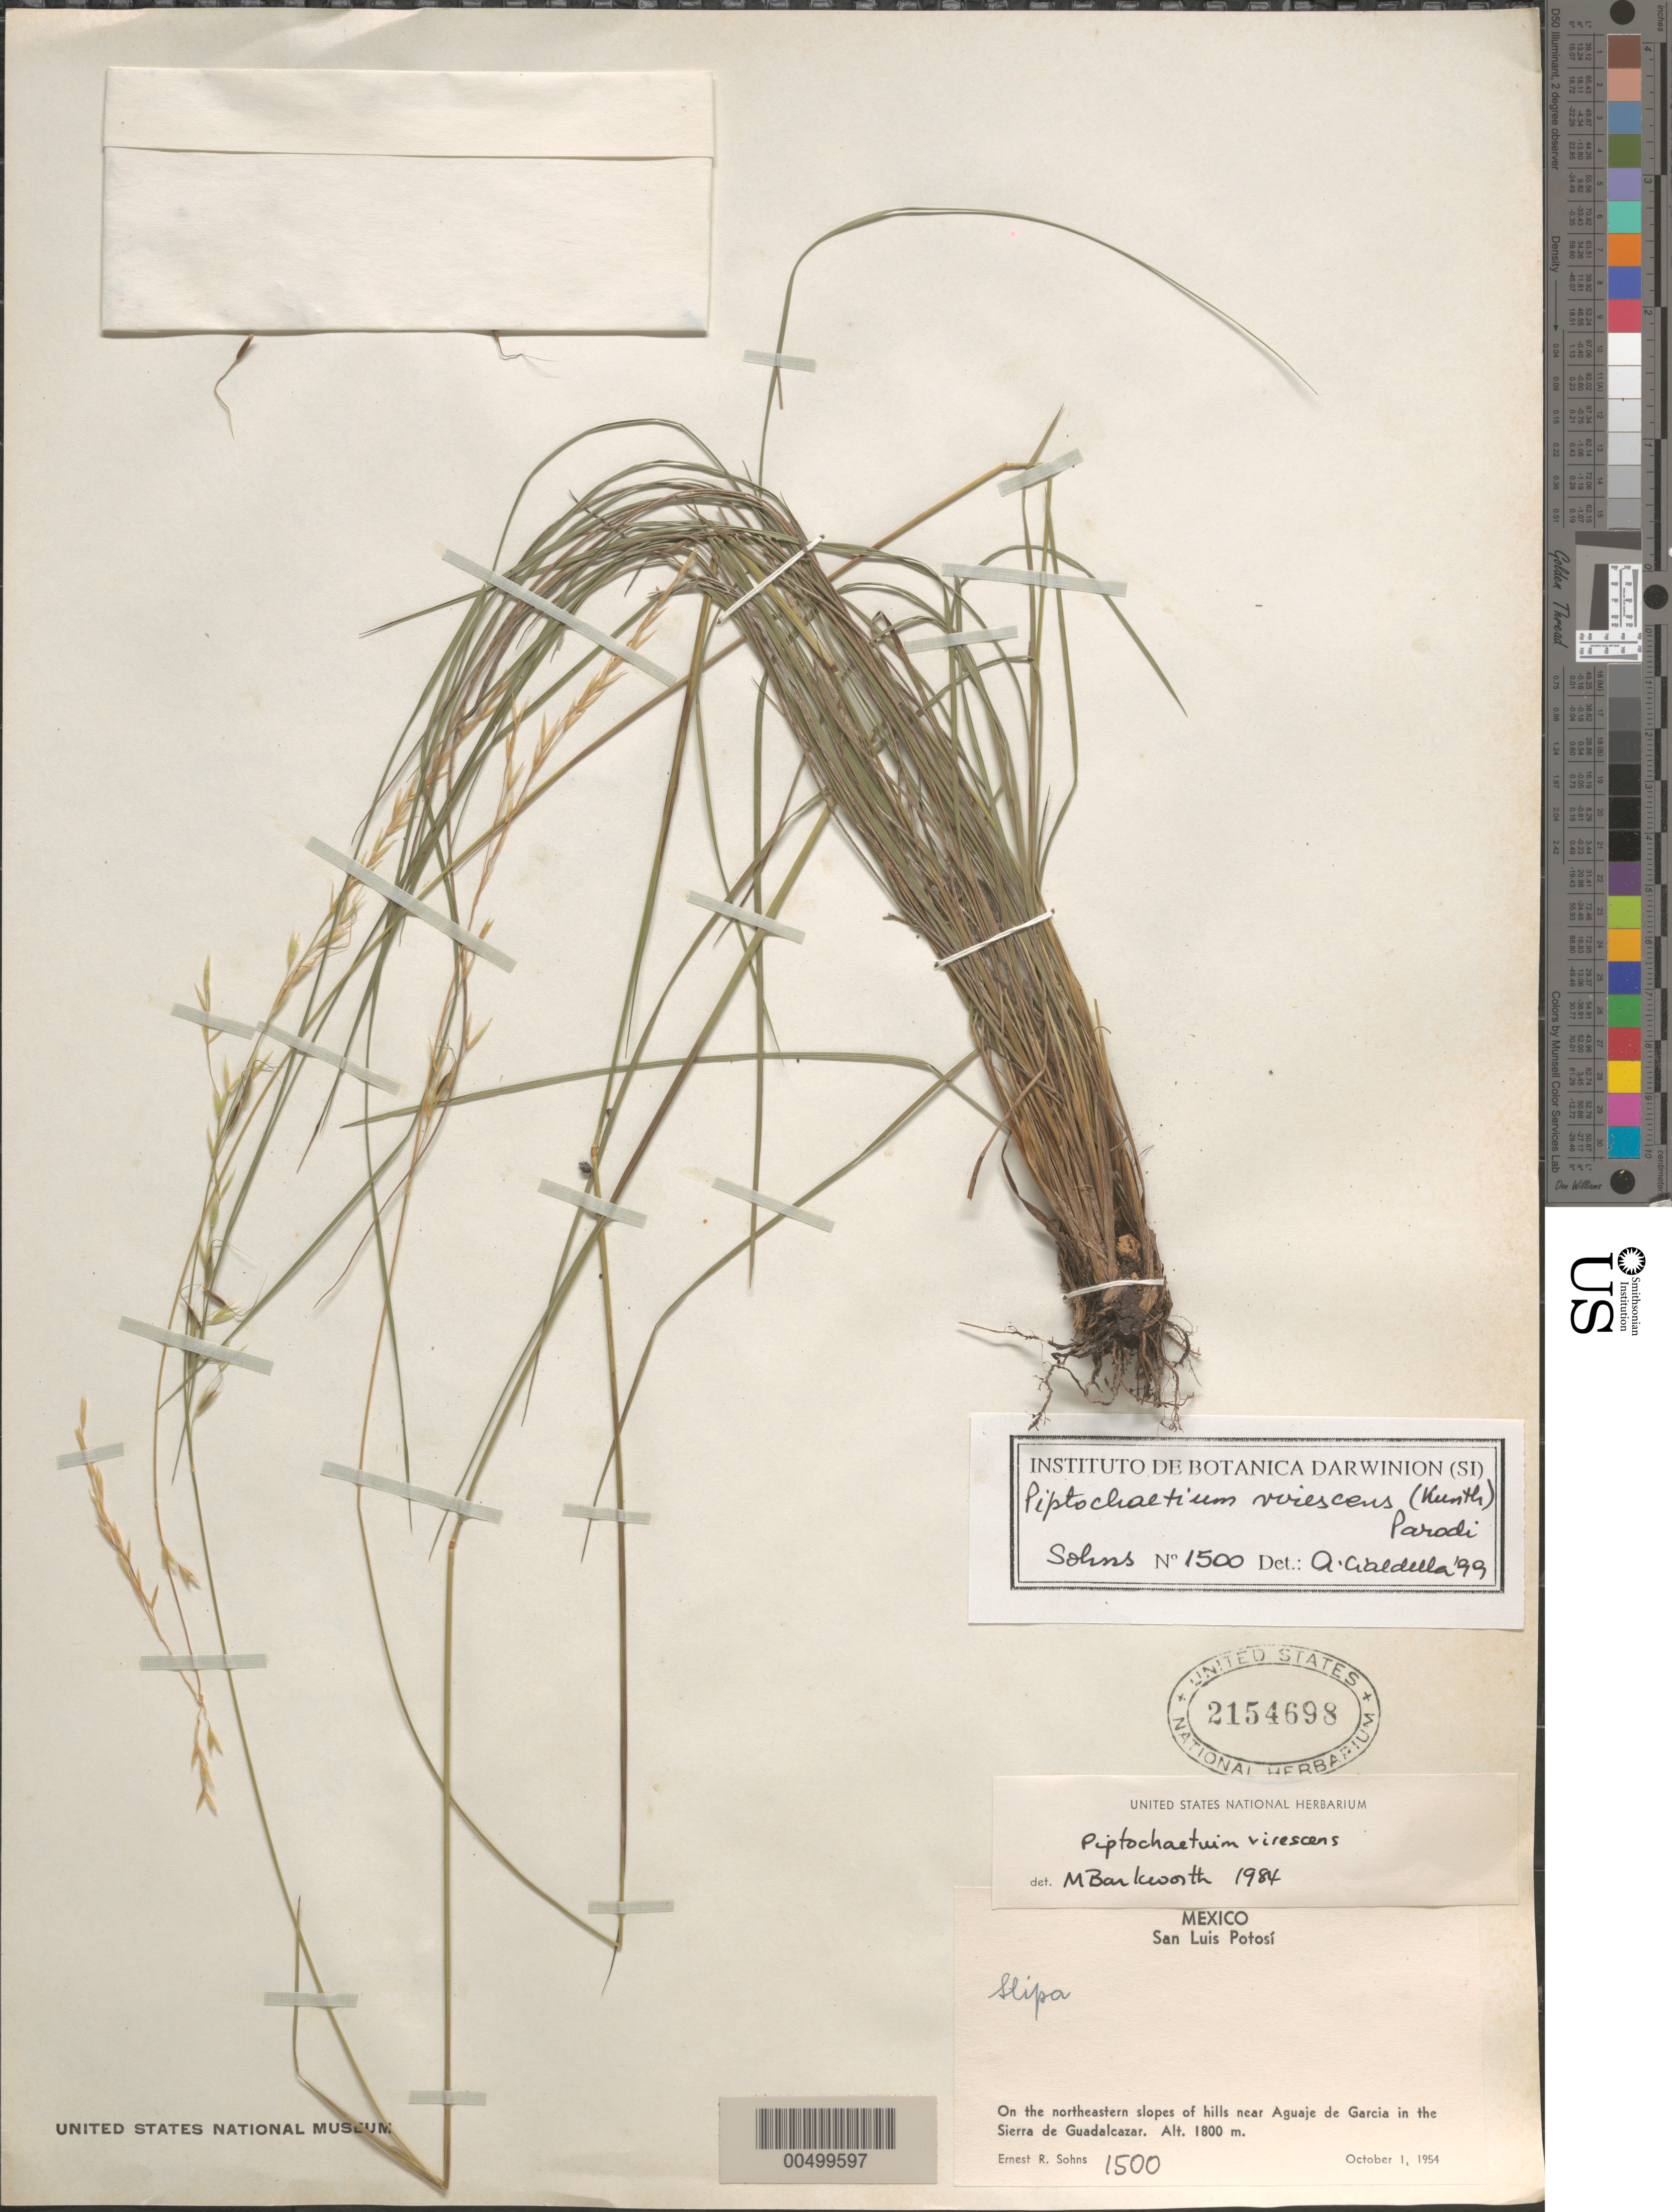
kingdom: Plantae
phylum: Tracheophyta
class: Liliopsida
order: Poales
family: Poaceae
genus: Piptochaetium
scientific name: Piptochaetium virescens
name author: (Kunth) Parodi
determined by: Barkworth, M. E.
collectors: E. R. Sohns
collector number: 1500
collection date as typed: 1 Oct 1954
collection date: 1954-10-01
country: Mexico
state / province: San Luis Potosi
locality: NE slopes of hills near Aguaje de Garcia in the Sierra de Guadalcazar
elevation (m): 1800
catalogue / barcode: US 2154698